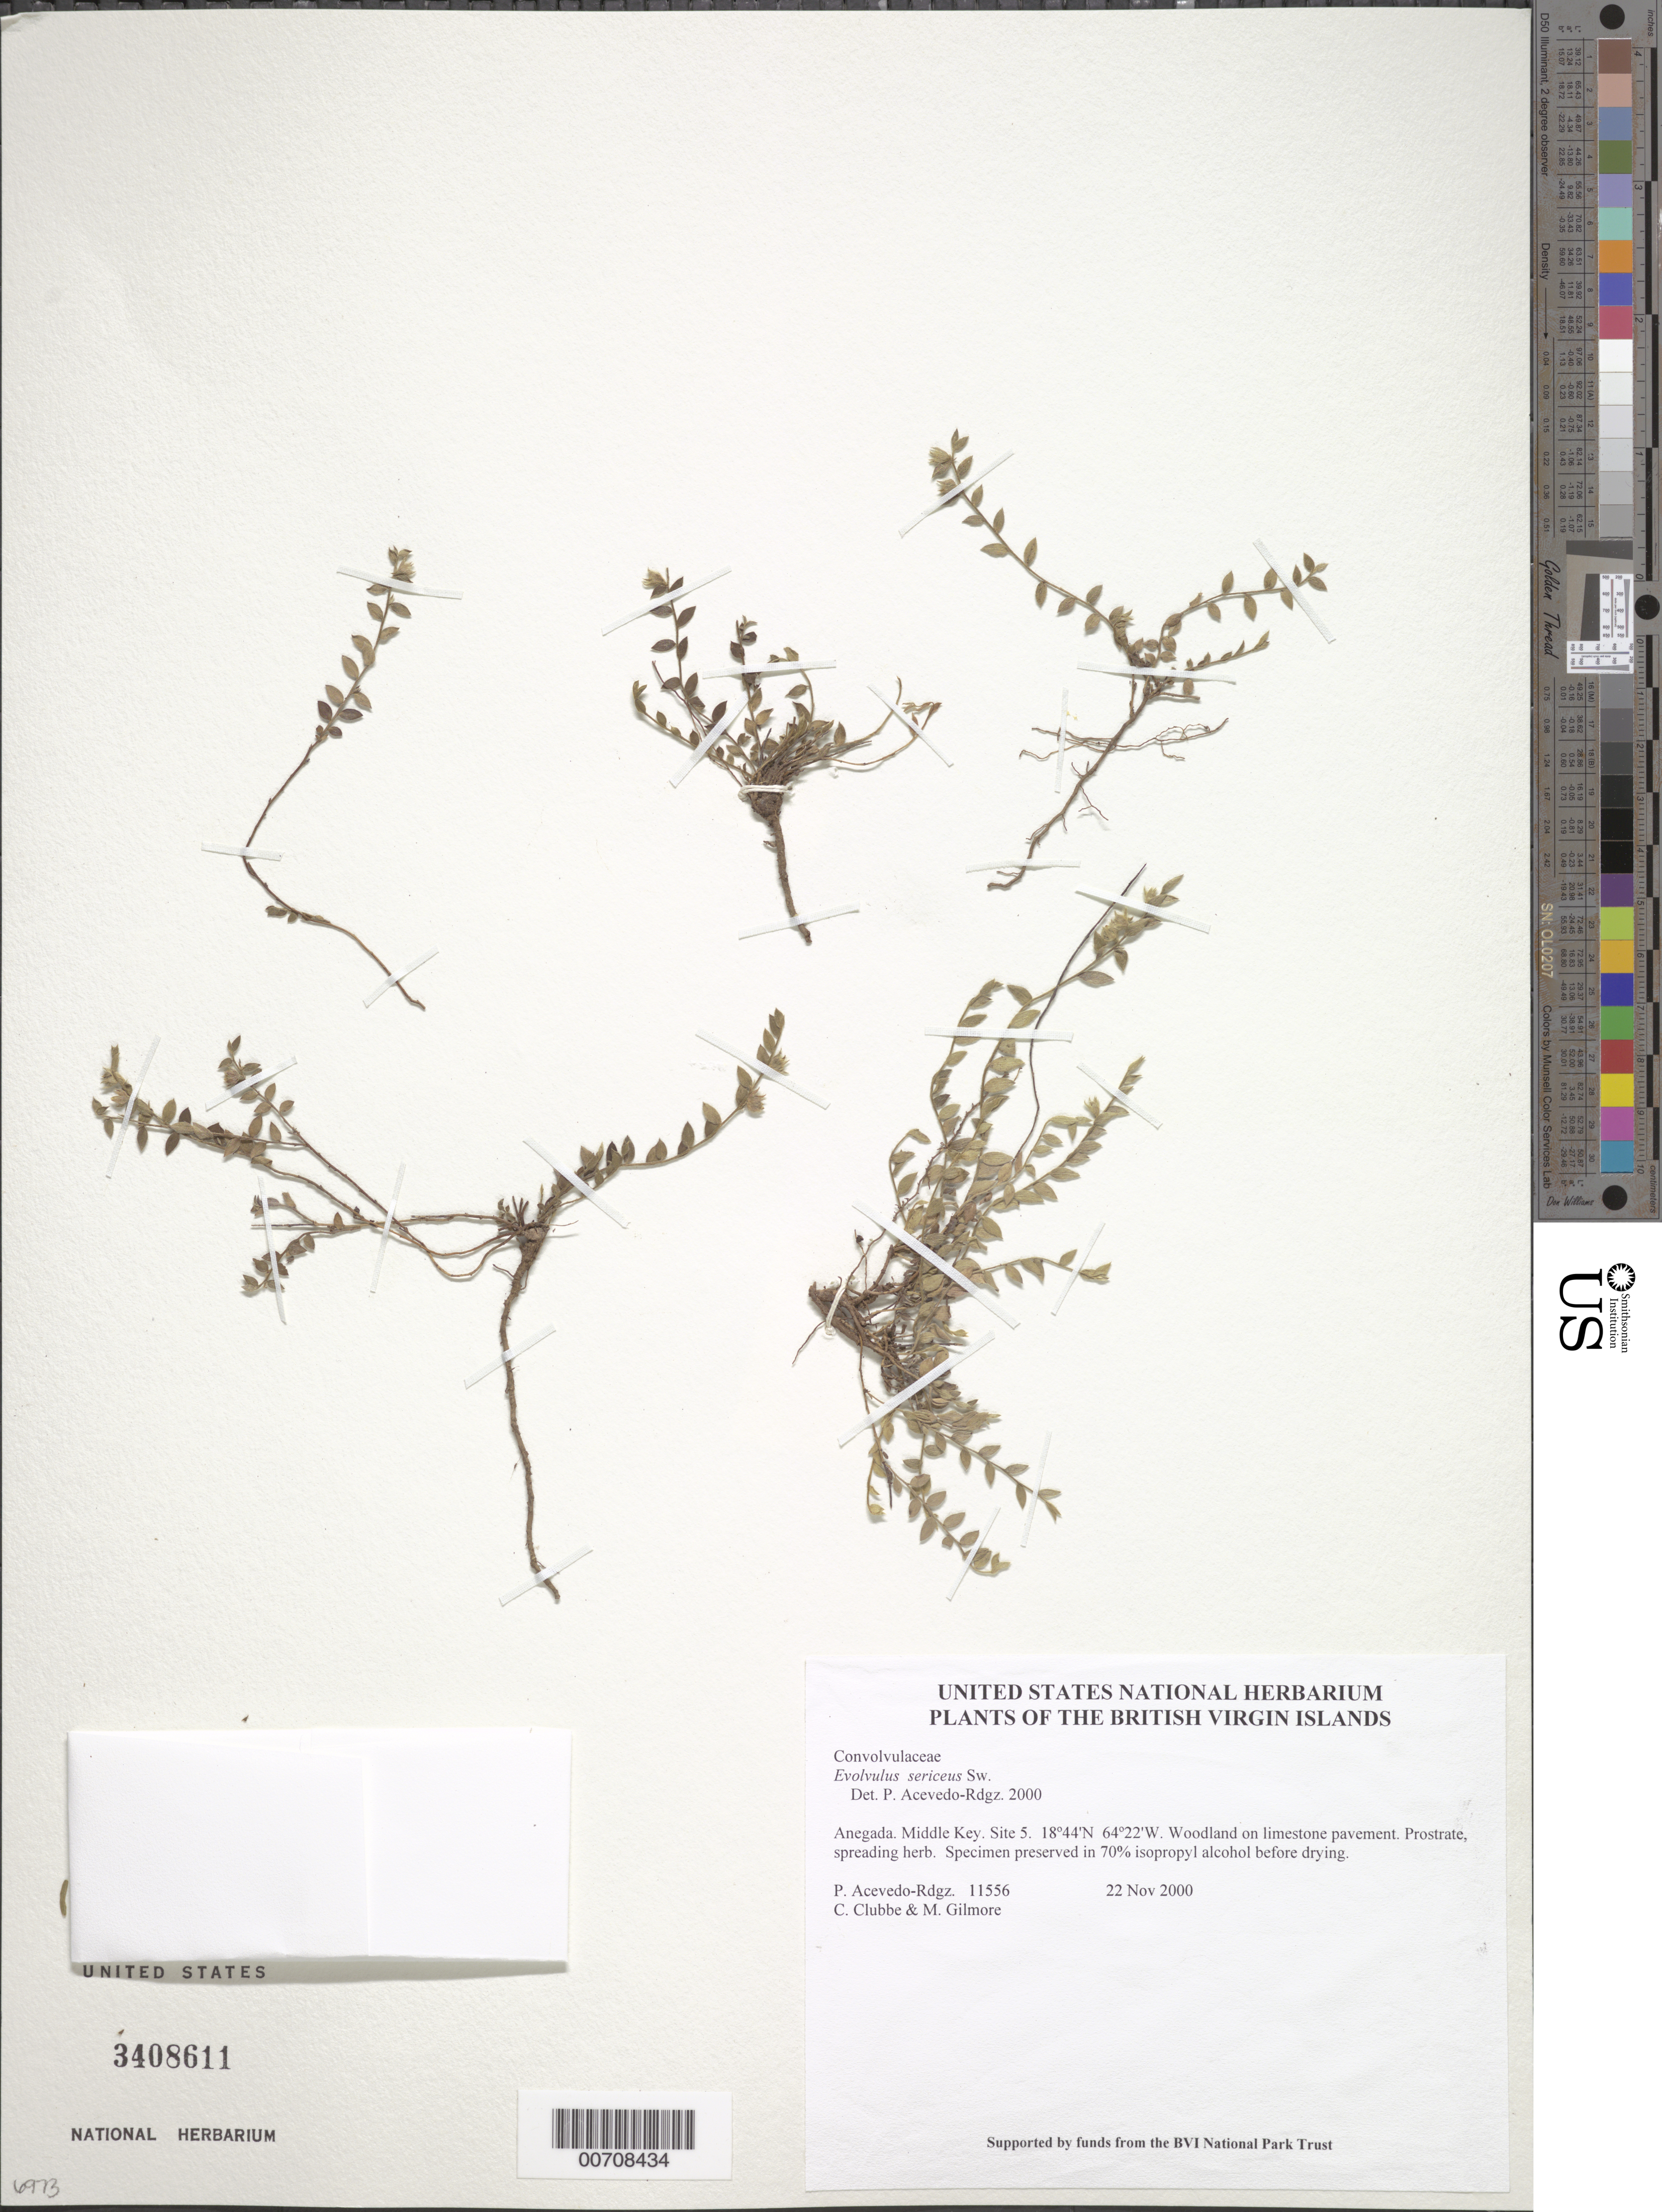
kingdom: Plantae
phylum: Tracheophyta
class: Magnoliopsida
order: Solanales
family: Convolvulaceae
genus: Evolvulus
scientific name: Evolvulus sericeus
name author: Sw.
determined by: Acevedo-Rodríguez, P., (BOT), Smithsonian Institution - National Museum of Natural History (UNITED STATES)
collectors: P. Acevedo-Rodr., C. Clubbe & M. Gilmore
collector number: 11556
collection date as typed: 22 Nov 2000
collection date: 2000-11-22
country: British Virgin Islands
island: Anegada I.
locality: Middle Key. Site 5.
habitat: Woodland on limestone pavement.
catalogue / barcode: US 3408611